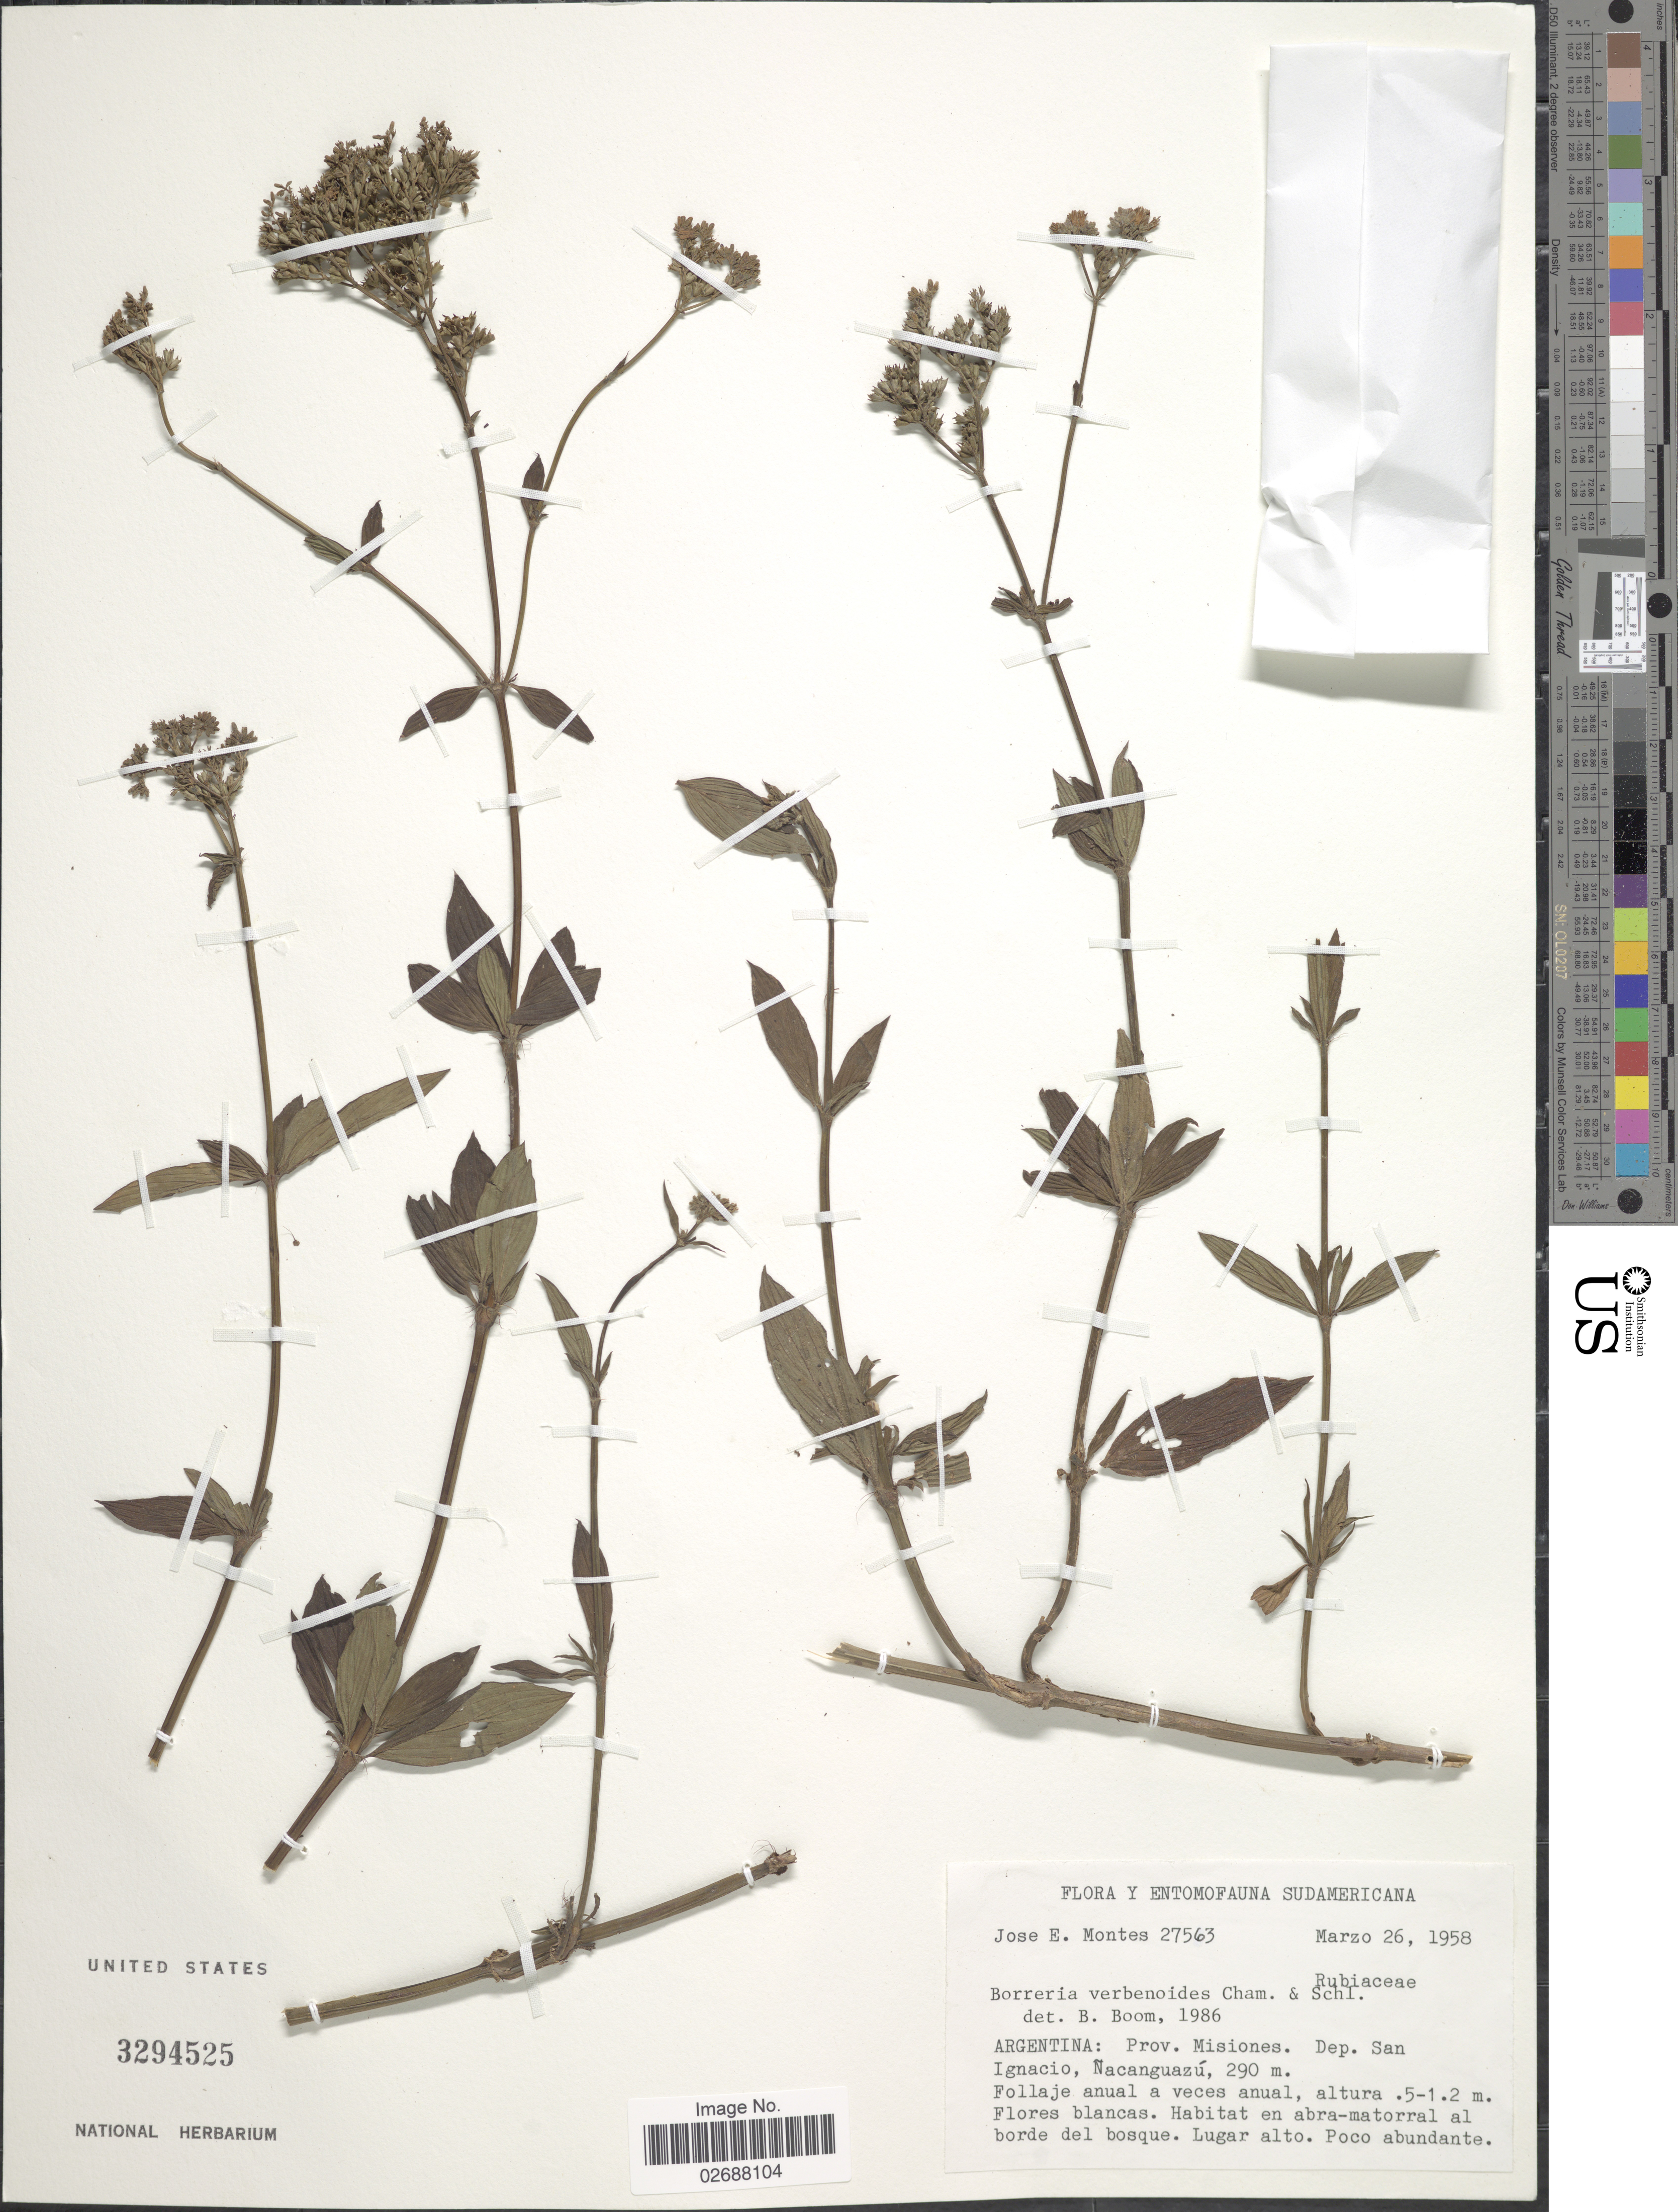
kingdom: Plantae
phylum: Tracheophyta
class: Magnoliopsida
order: Gentianales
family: Rubiaceae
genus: Galianthe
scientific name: Galianthe sp.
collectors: J. E. Montes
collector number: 27563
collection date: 1958-03-26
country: Argentina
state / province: Misiones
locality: Dep. San Ignacio, Nacanguazu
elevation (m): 290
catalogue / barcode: US 3294525